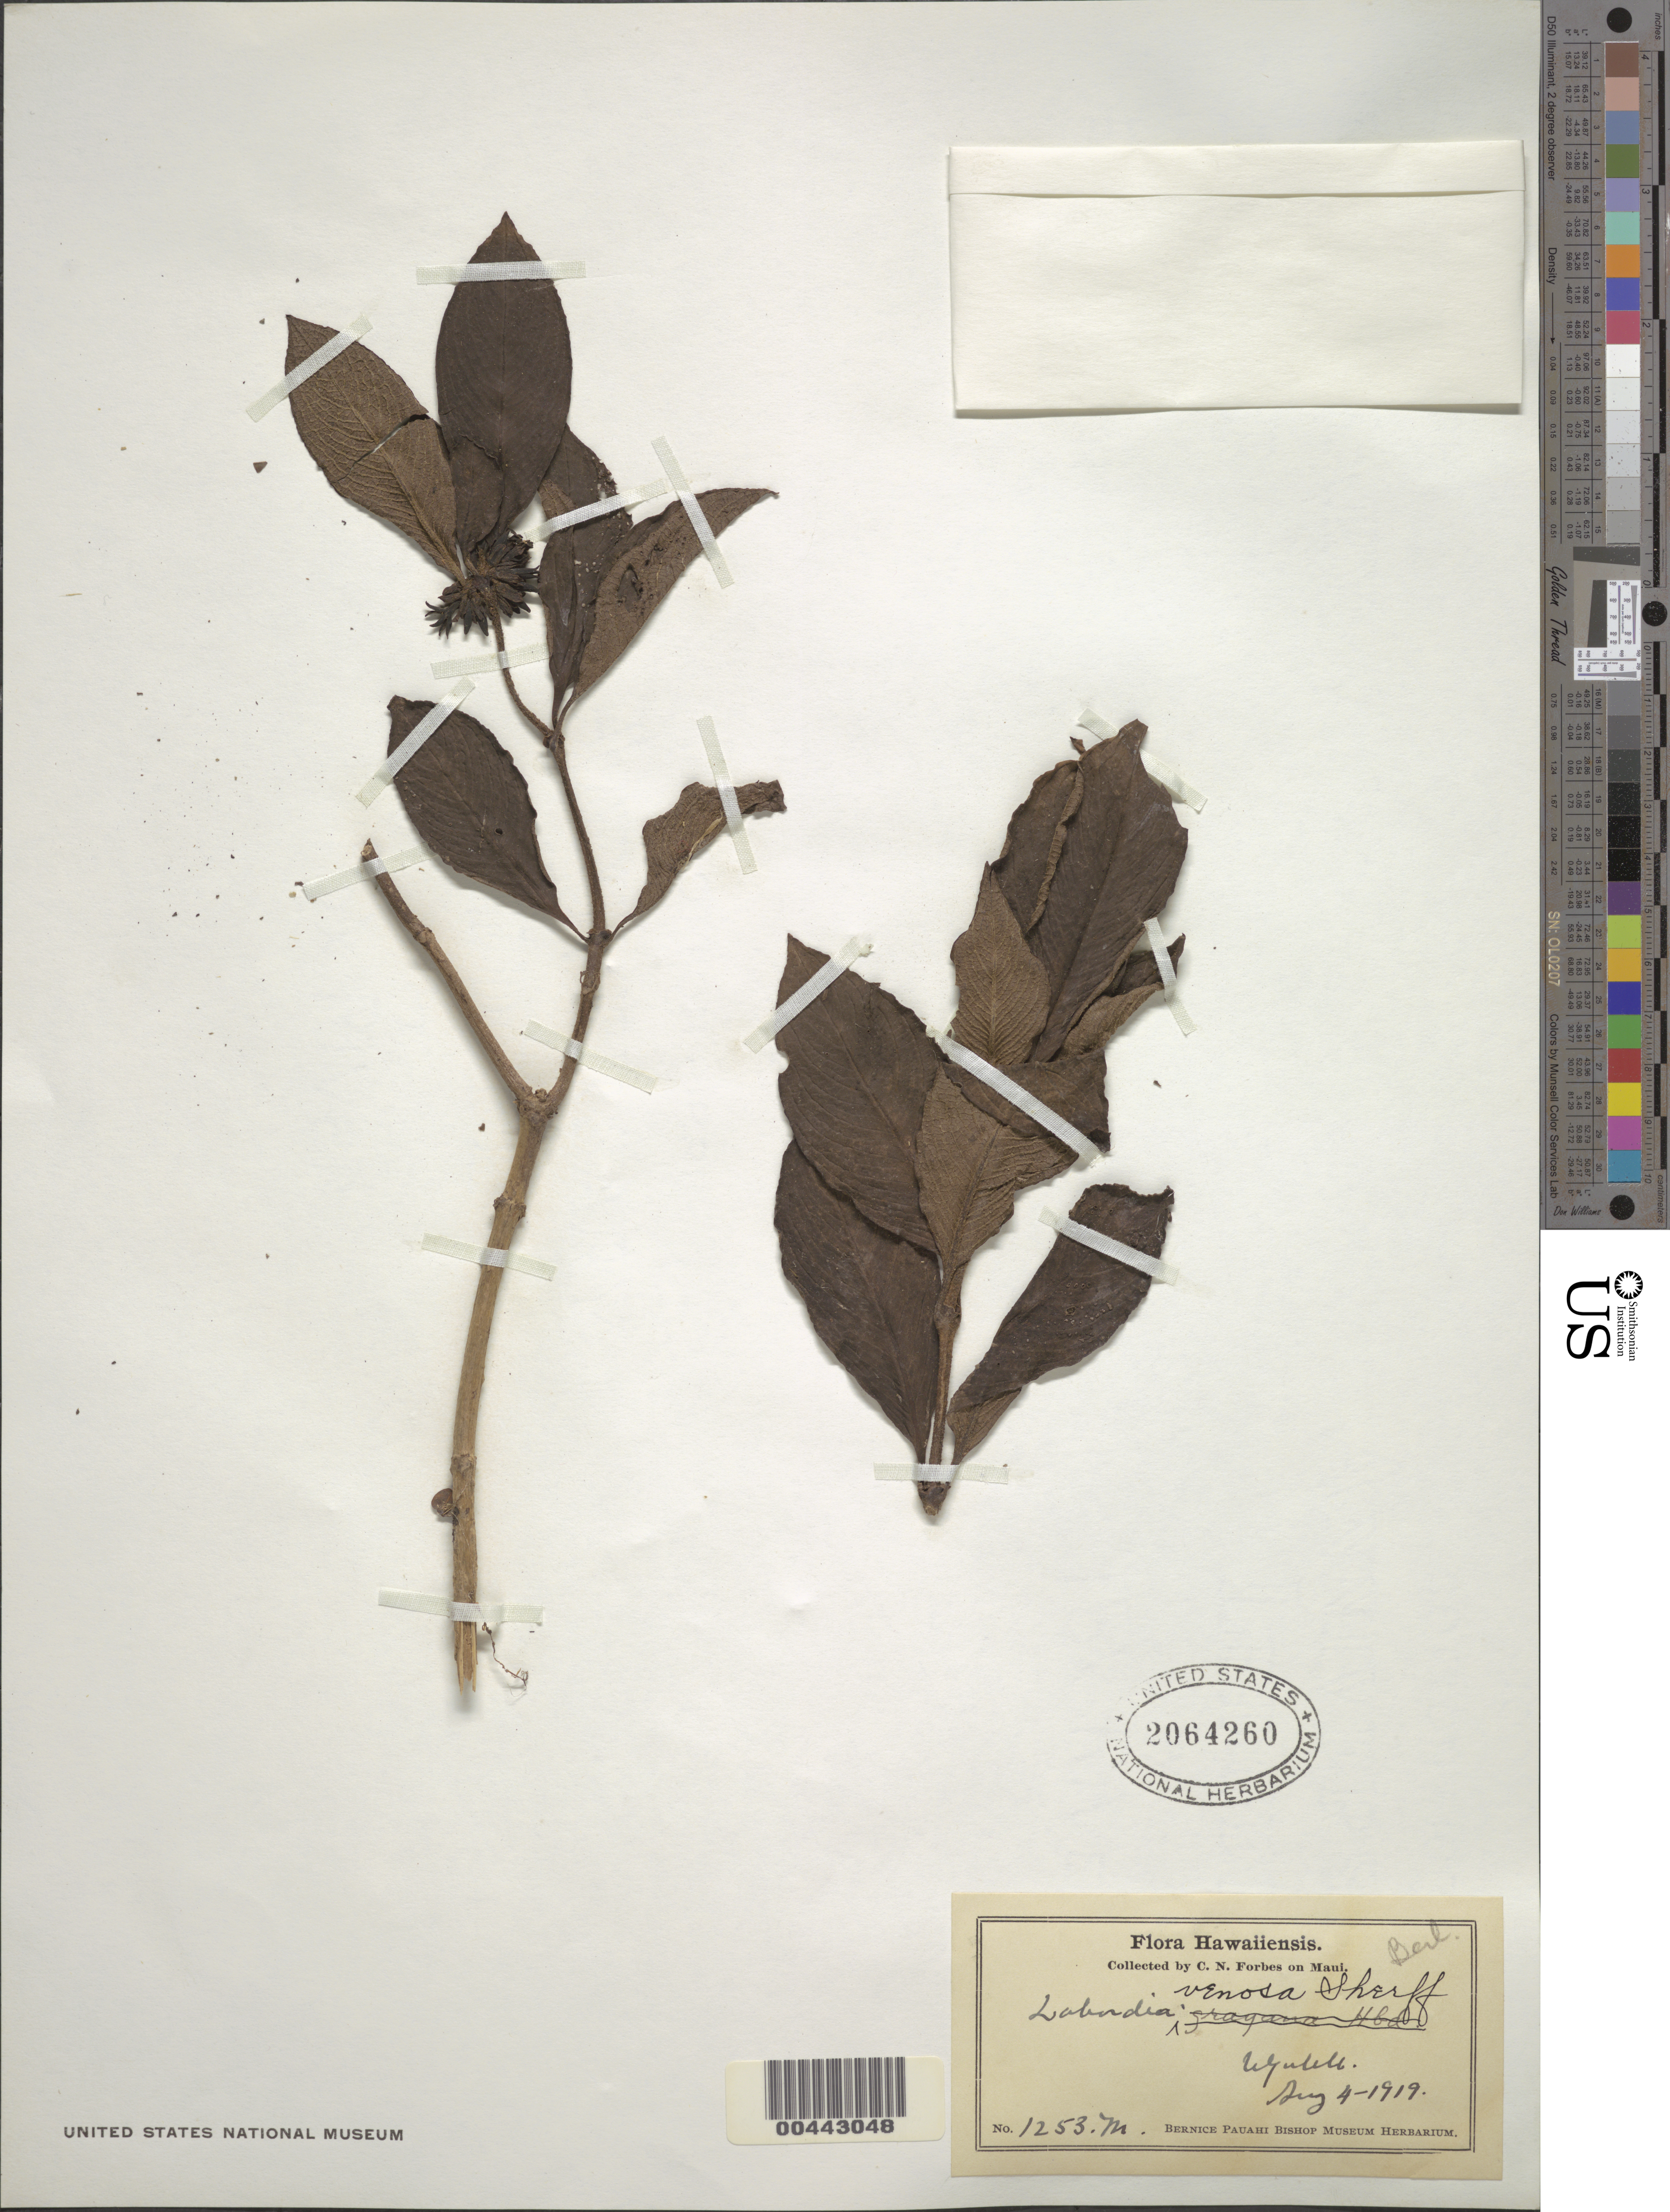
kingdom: Plantae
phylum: Tracheophyta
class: Magnoliopsida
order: Gentianales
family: Loganiaceae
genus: Geniostoma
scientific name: Geniostoma venosum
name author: (Sherff) Byng & Christenh.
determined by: Wagner, W. L., (BOT), Smithsonian Institution - National Museum of Natural History (UNITED STATES)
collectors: C. N. Forbes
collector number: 1253.M.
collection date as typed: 4 Aug 1919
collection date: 1919-08-04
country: United States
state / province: Hawaii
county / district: Maui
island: Maui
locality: Ukulele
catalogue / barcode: US 2064260